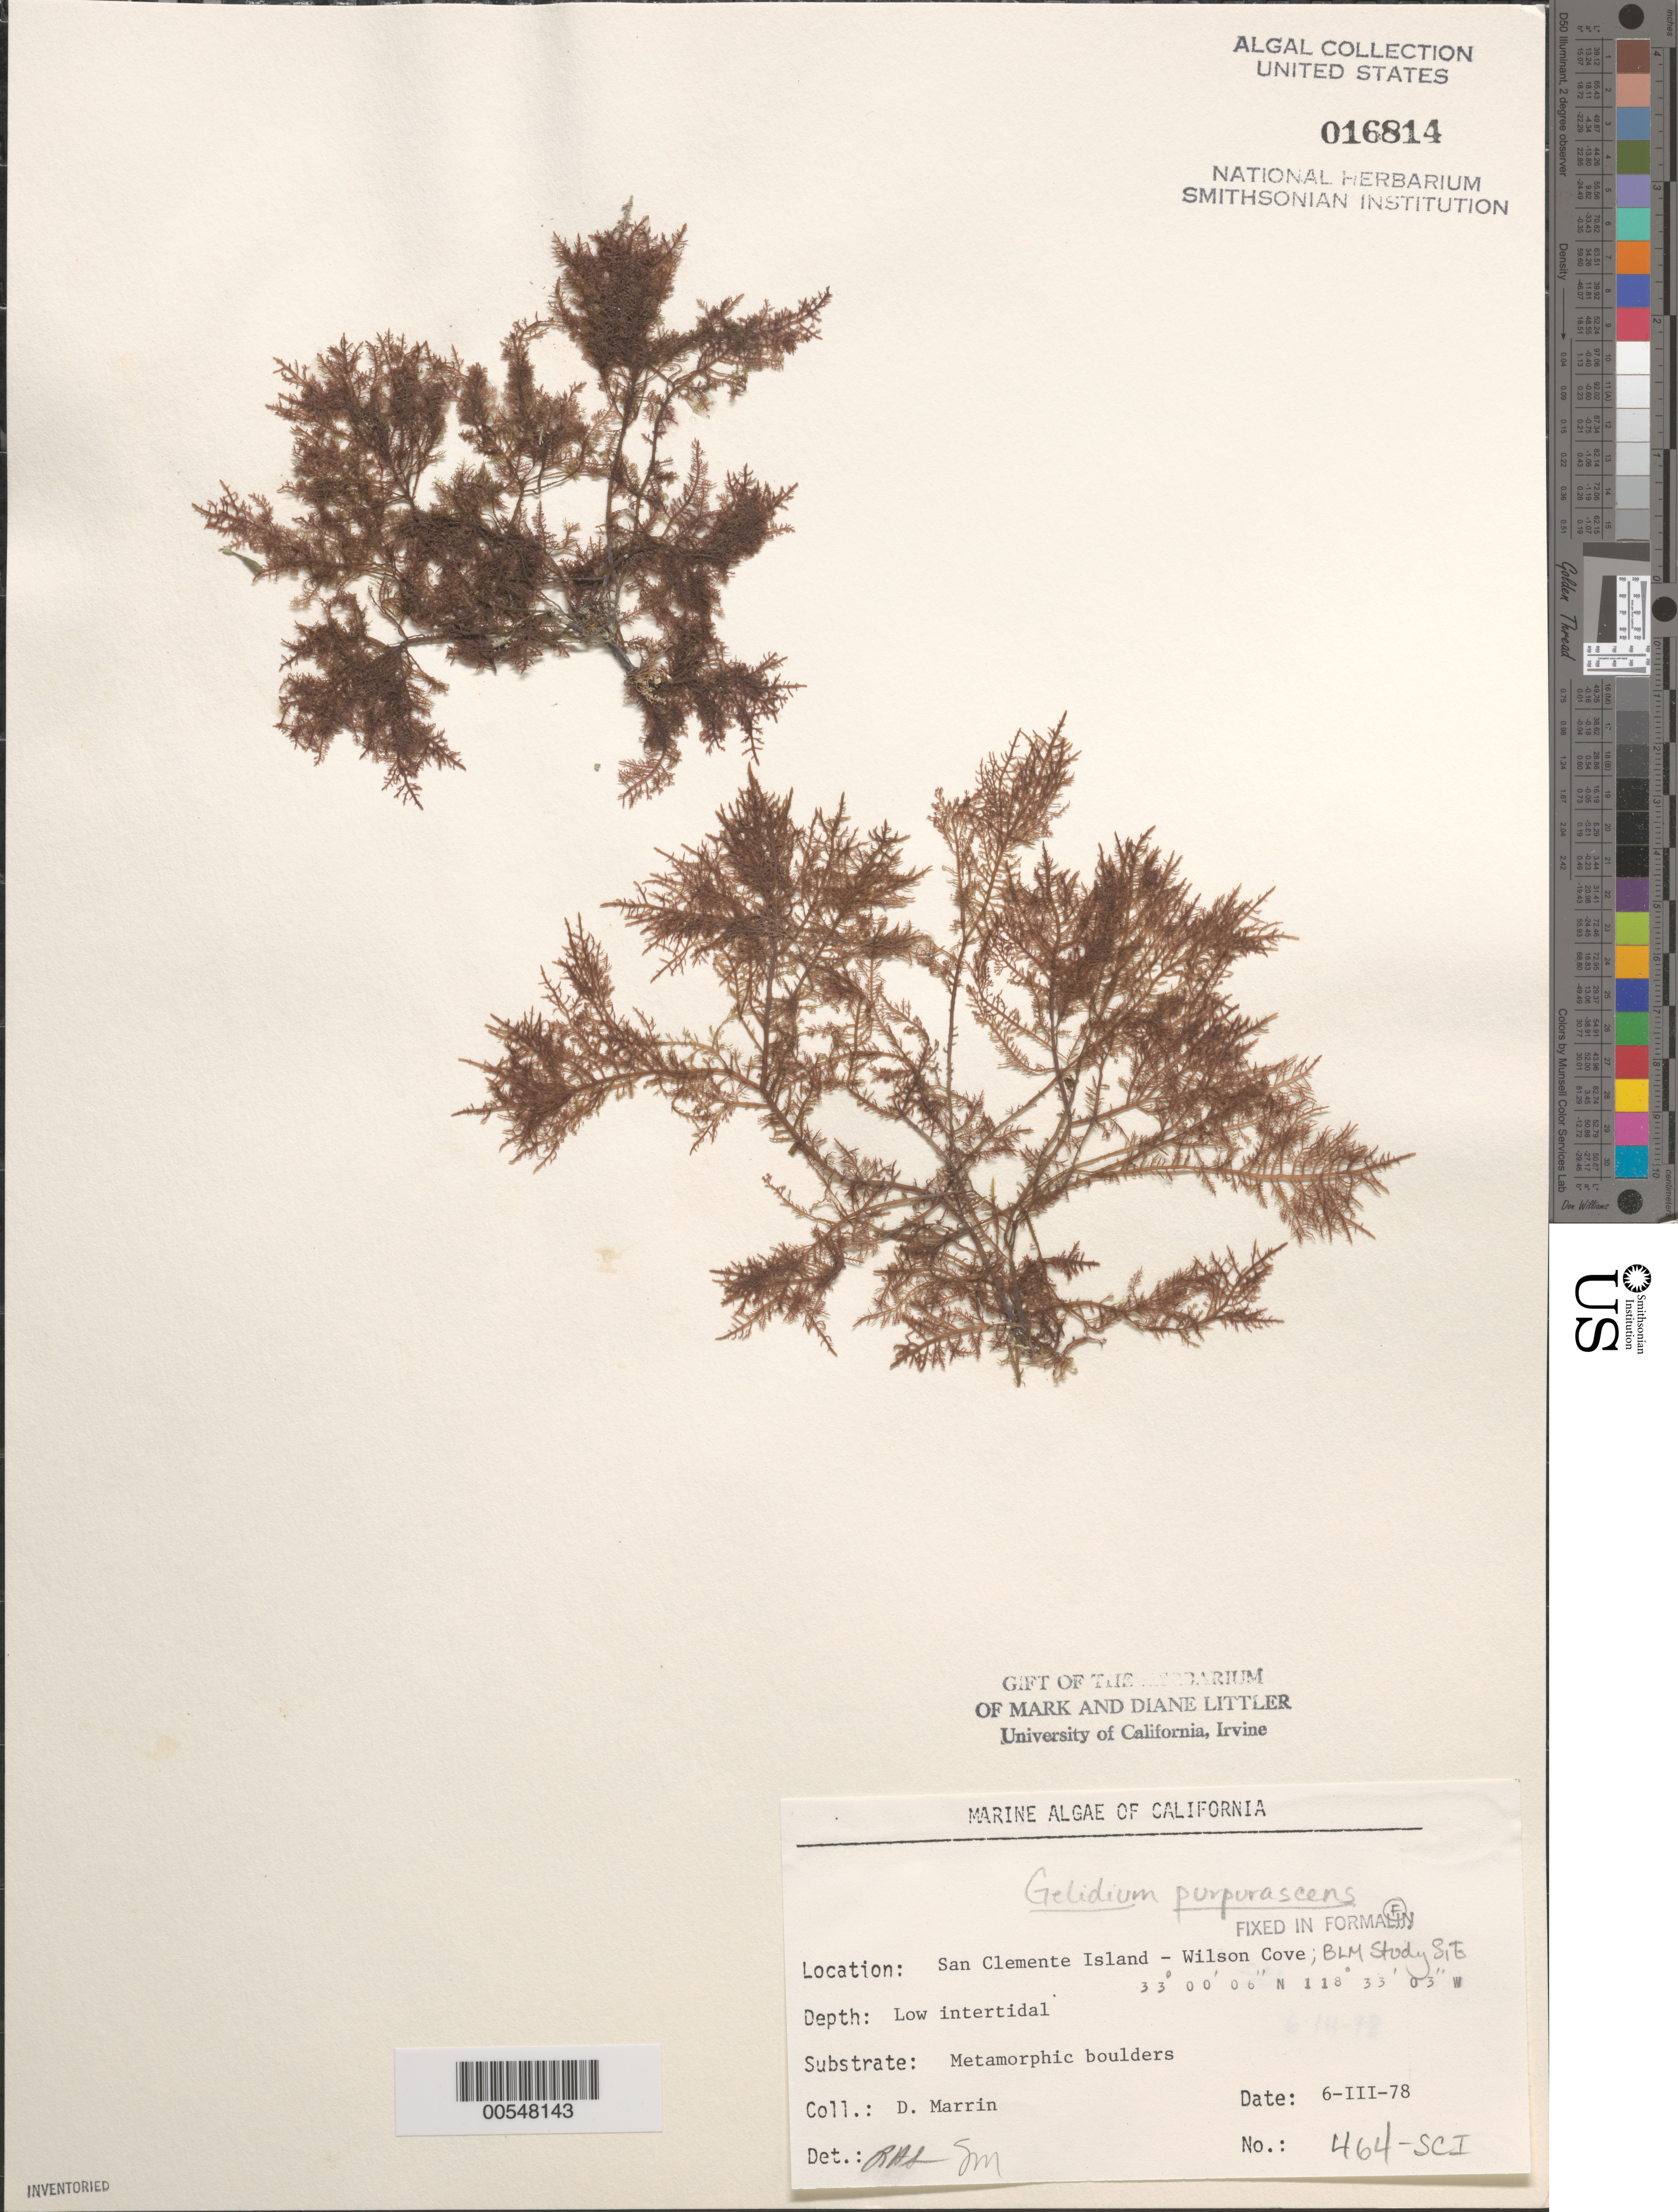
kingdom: Plantae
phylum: Rhodophyta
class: Florideophyceae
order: Gelidiales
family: Gelidiaceae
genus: Gelidium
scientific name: Gelidium purpurascens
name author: N.L. Gardner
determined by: Sims, Robert H.; Murray, S. N.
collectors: D. Marrin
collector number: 464-sci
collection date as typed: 06 Mar 1978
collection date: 1978-03-06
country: United States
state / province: California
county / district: Los Angeles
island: San Clemente Island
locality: Wilson Cove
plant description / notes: BLM-SOCALBIGHT Rocky Intertidal Survey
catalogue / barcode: US 16814